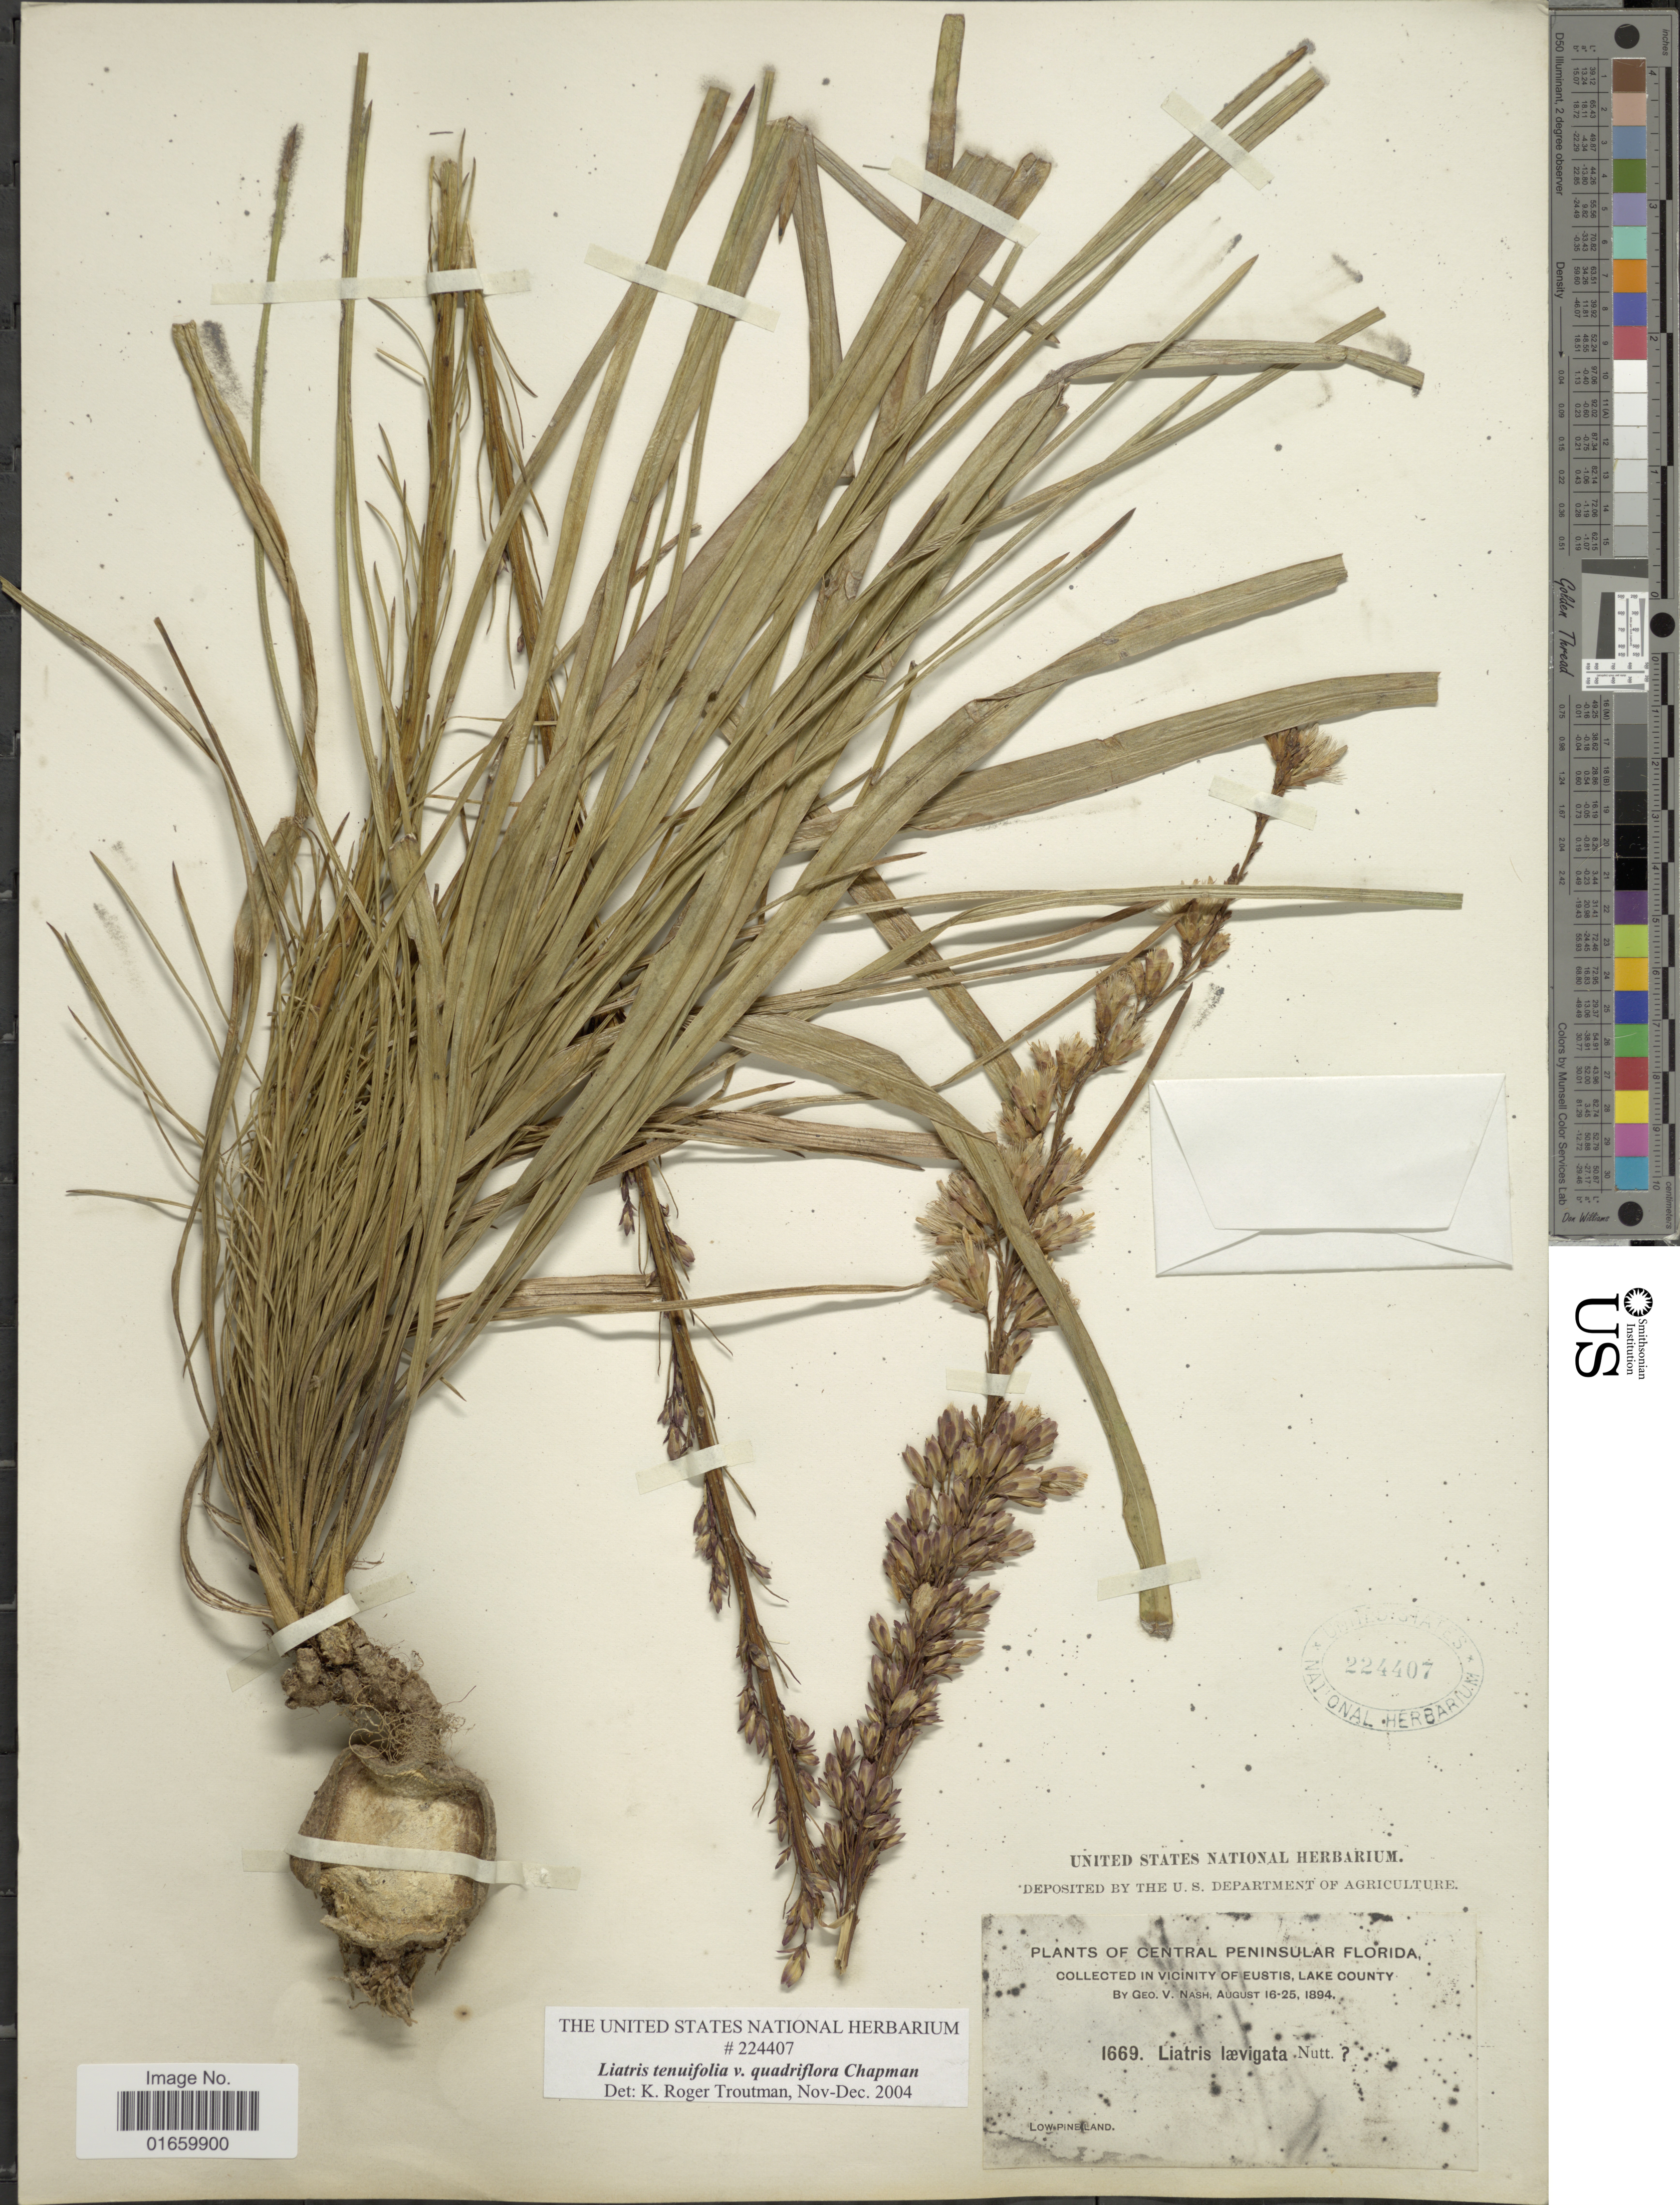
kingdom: Plantae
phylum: Tracheophyta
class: Magnoliopsida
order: Asterales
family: Asteraceae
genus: Liatris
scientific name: Liatris tenuifolia var. quadriflora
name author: Chapm.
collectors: G. V. Nash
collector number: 1669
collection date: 1894-08-16/1894-08-25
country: United States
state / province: Florida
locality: Vicinity of Eustis, Lake County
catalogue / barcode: US 224407